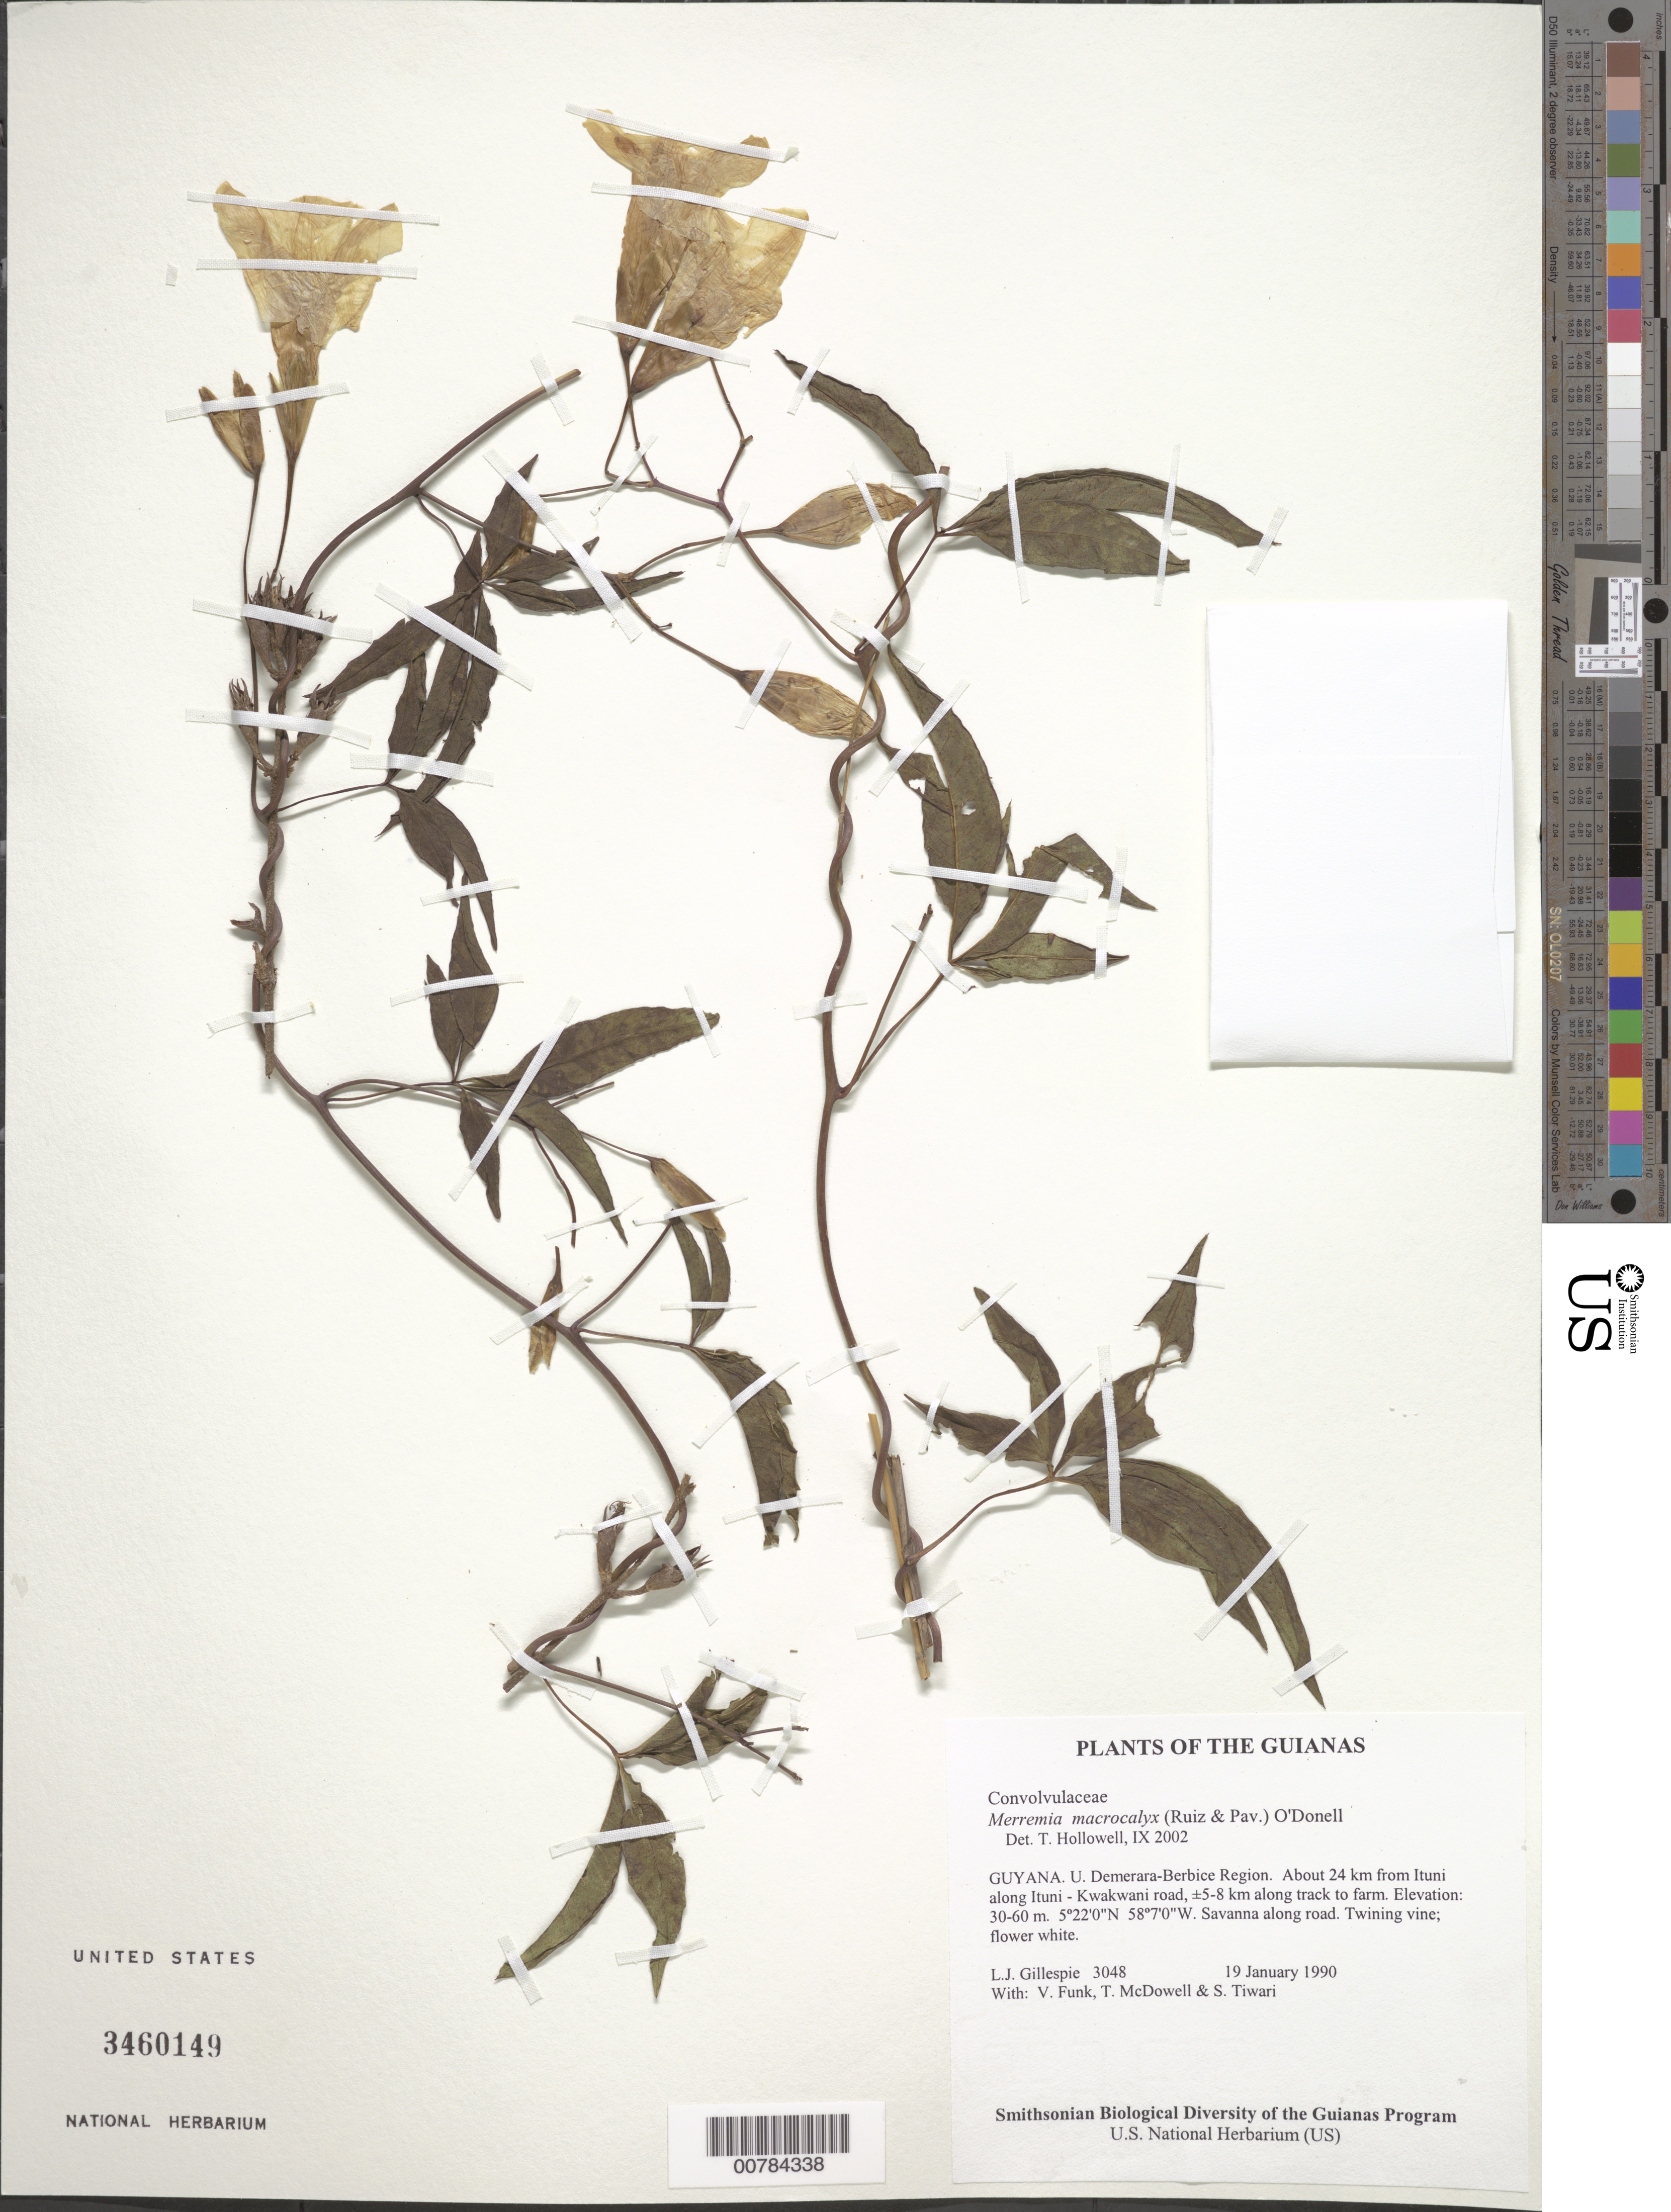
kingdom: Plantae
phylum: Tracheophyta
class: Magnoliopsida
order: Solanales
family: Convolvulaceae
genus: Distimake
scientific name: Distimake macrocalyx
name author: (Ruiz & Pav.) A. R. Simões & Staples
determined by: Strong, Mark T., (BOT), Smithsonian Institution - National Museum of Natural History (UNITED STATES)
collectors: L. J. Gillespie, V. Funk, T. McDowell & S. Tiwari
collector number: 3048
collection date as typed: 19 January 1990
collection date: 1990-01-19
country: Guyana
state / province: U. Demerara-Berbice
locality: About 24 km from Ituni along Ituni - Kwakwani road, ±5-8 km along track to farm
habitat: Savanna along road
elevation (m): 30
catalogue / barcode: US 3460149